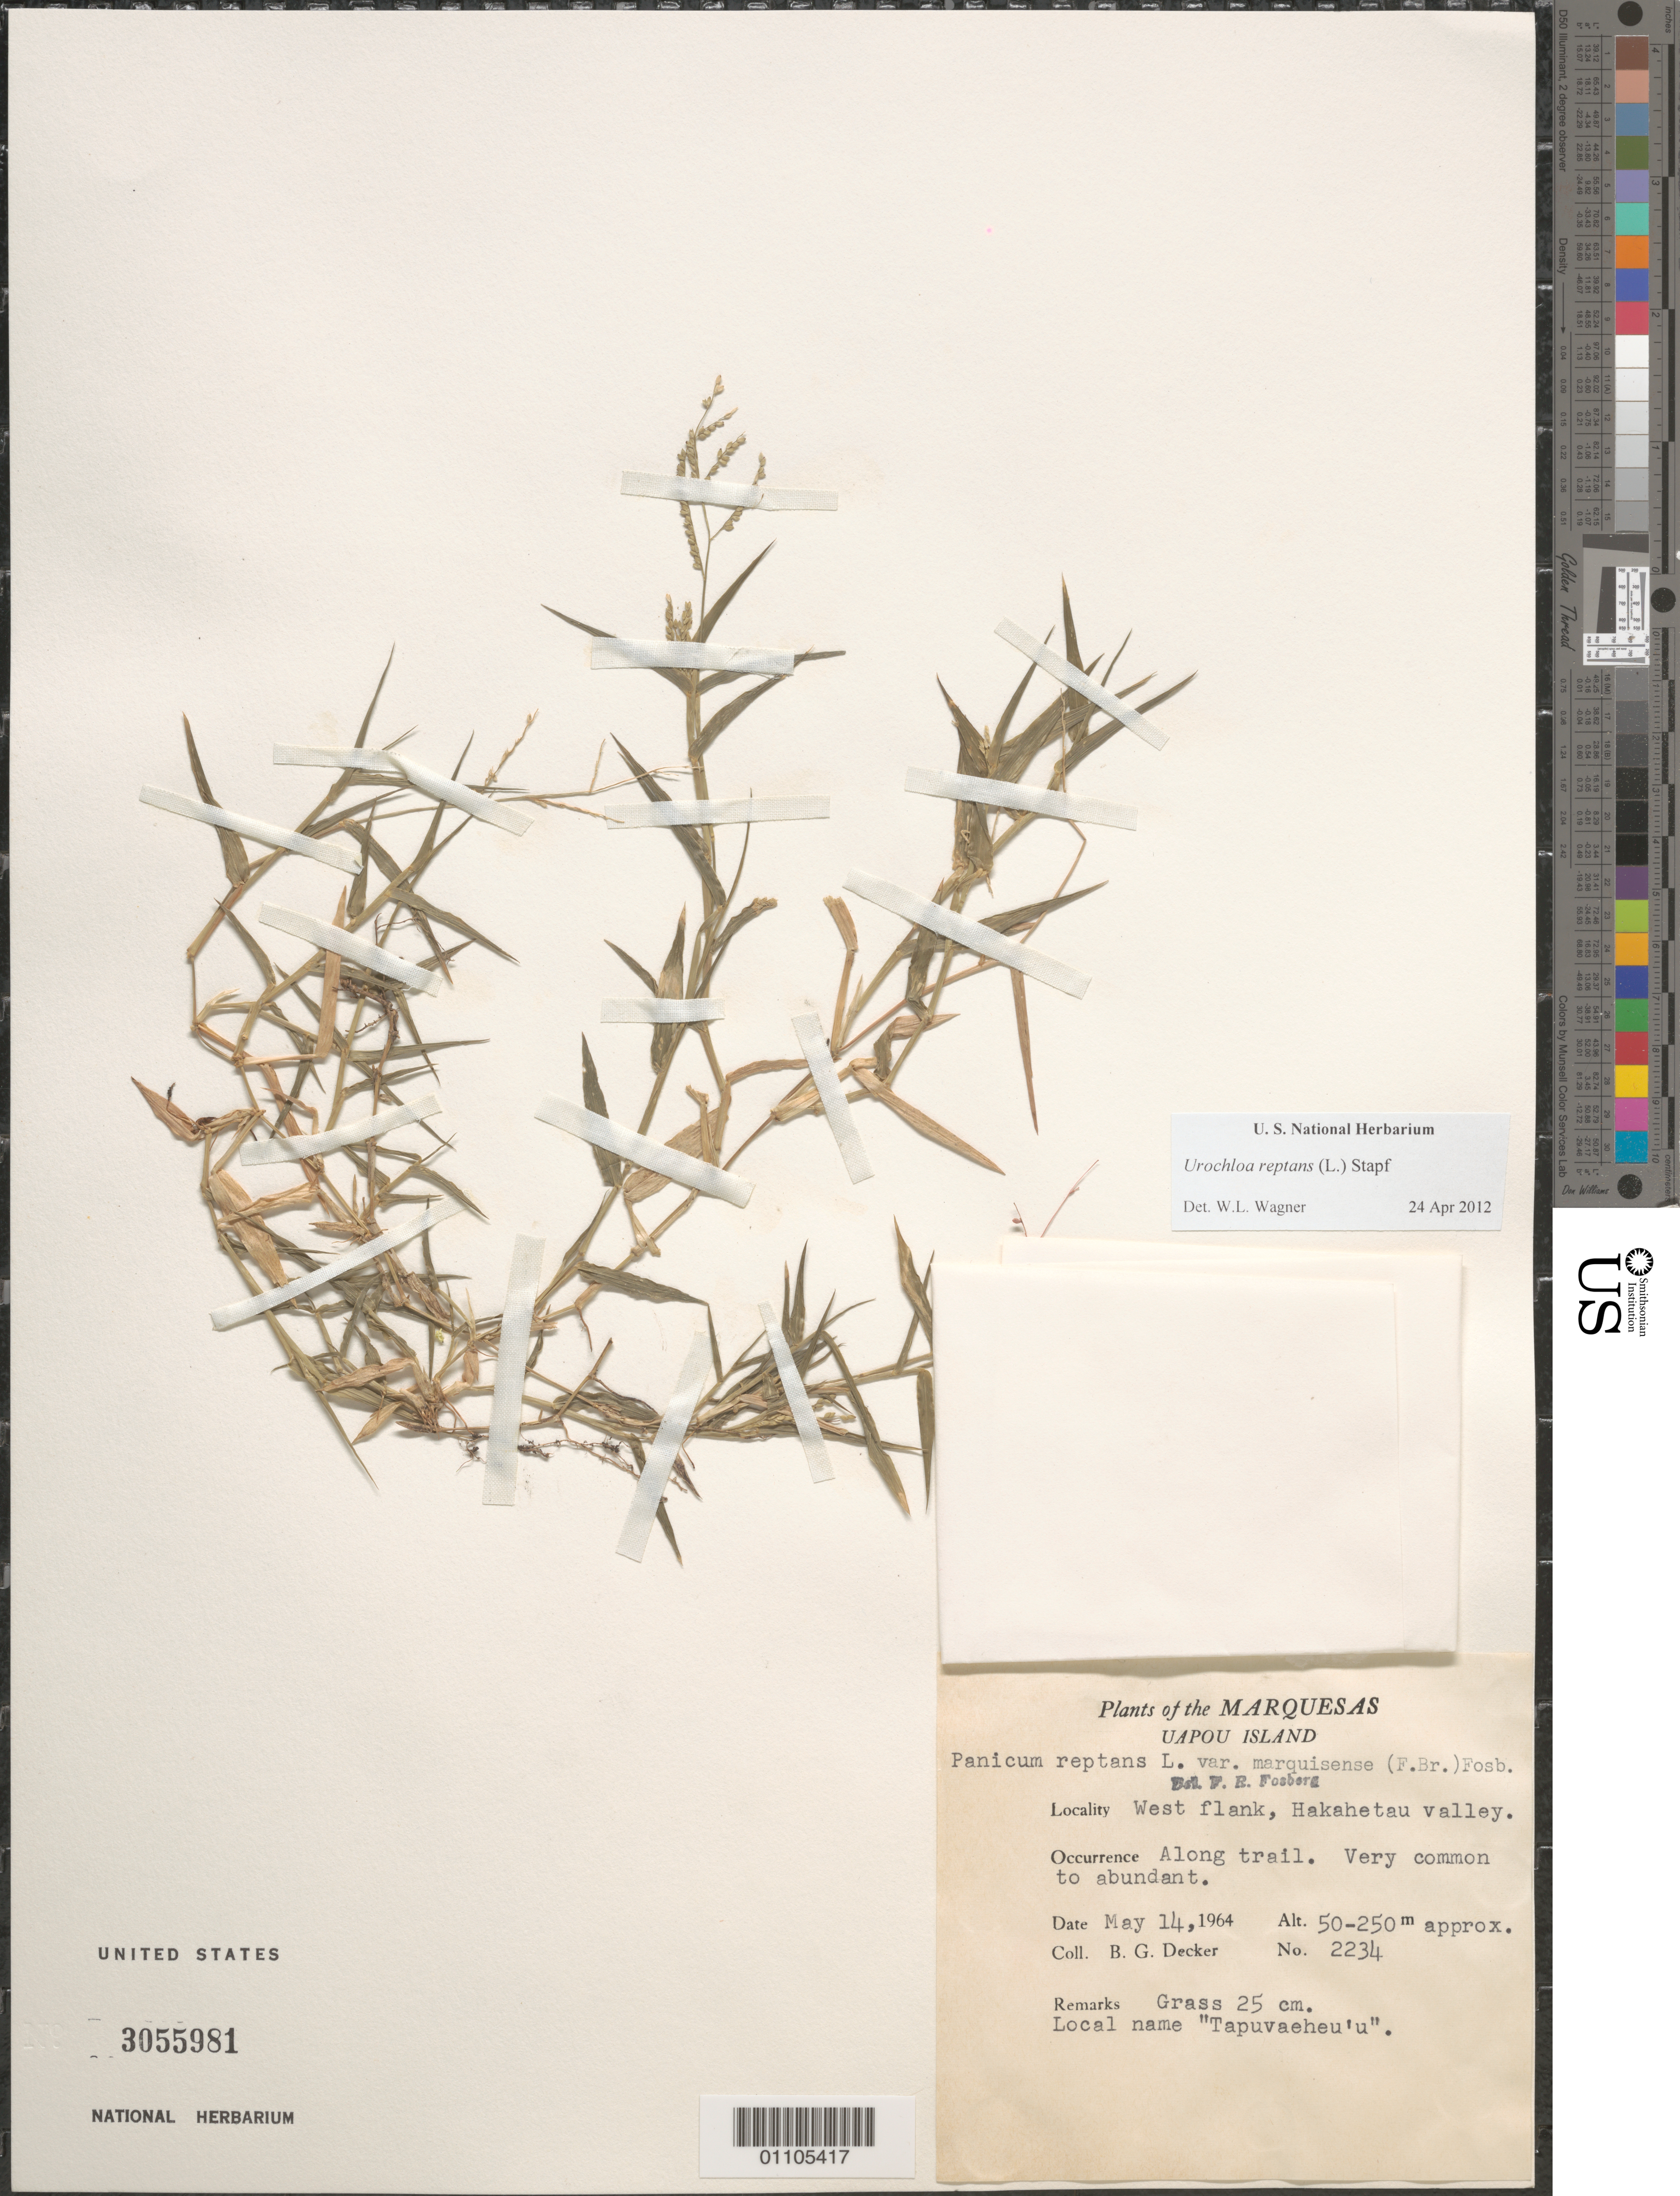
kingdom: Plantae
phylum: Tracheophyta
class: Liliopsida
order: Poales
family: Poaceae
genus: Urochloa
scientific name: Urochloa reptans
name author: (L.) Stapf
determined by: Wagner, W. L., (BOT), Smithsonian Institution - National Museum of Natural History (UNITED STATES)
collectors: B. G. Decker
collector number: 2234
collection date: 1964-05-14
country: French Polynesia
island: Ua Pou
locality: Hakahetau Valley, W flank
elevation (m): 50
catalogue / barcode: US 3055981